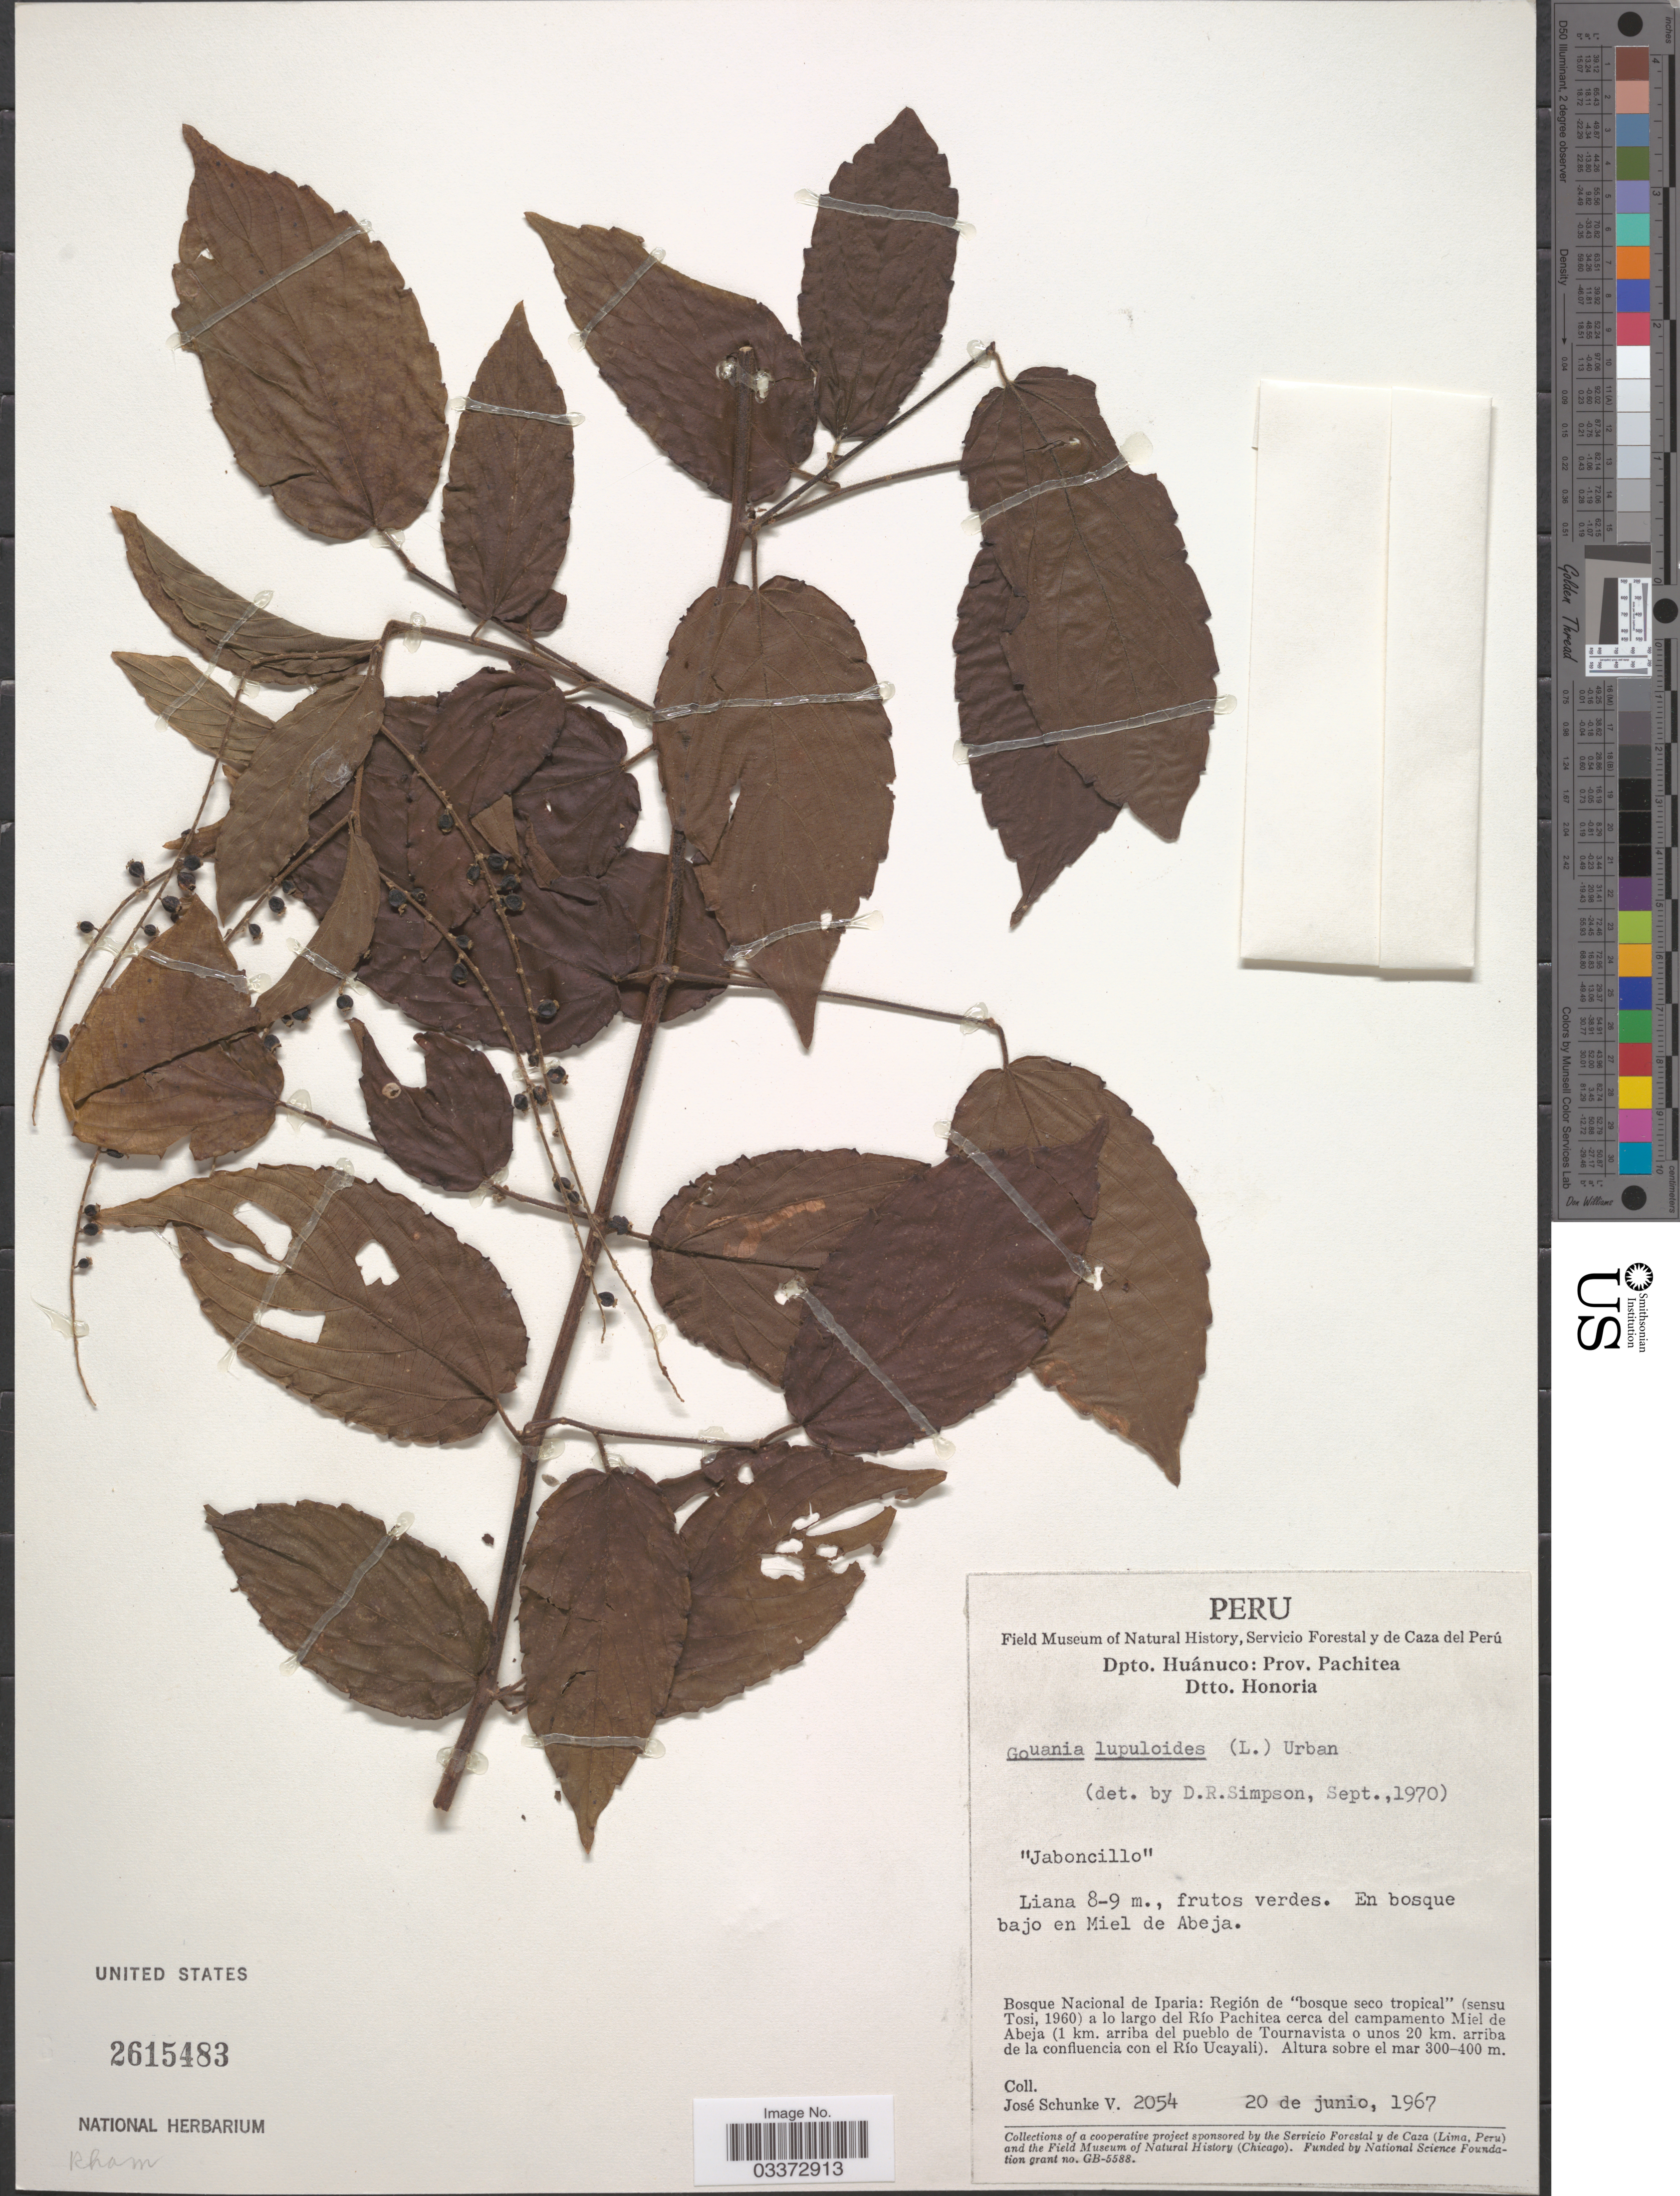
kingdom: Plantae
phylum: Tracheophyta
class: Magnoliopsida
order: Rosales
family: Rhamnaceae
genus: Gouania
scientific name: Gouania polygama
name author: (Jacq.) Urb.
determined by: Figueira, Mauricio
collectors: J. Schunke Vigo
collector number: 2054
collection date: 1967-06-20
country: Peru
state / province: Huánuco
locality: Dpto. Huánuco: Prov. Pachitea. Dtto. Honoria. En bosque bajo en Miel de Abeja. Bosque Nacional de Iparia: Región de "bosque seco tropical" (sensu Tosi, 1960) a lo largo del Río Pachitea cerca del campamento Miel de Abeja (1 km. arriba del pueblo de Tournavista o unos 20 km. arriba de la confluencia con el Río Ucayali).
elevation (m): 300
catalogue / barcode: US 2615483